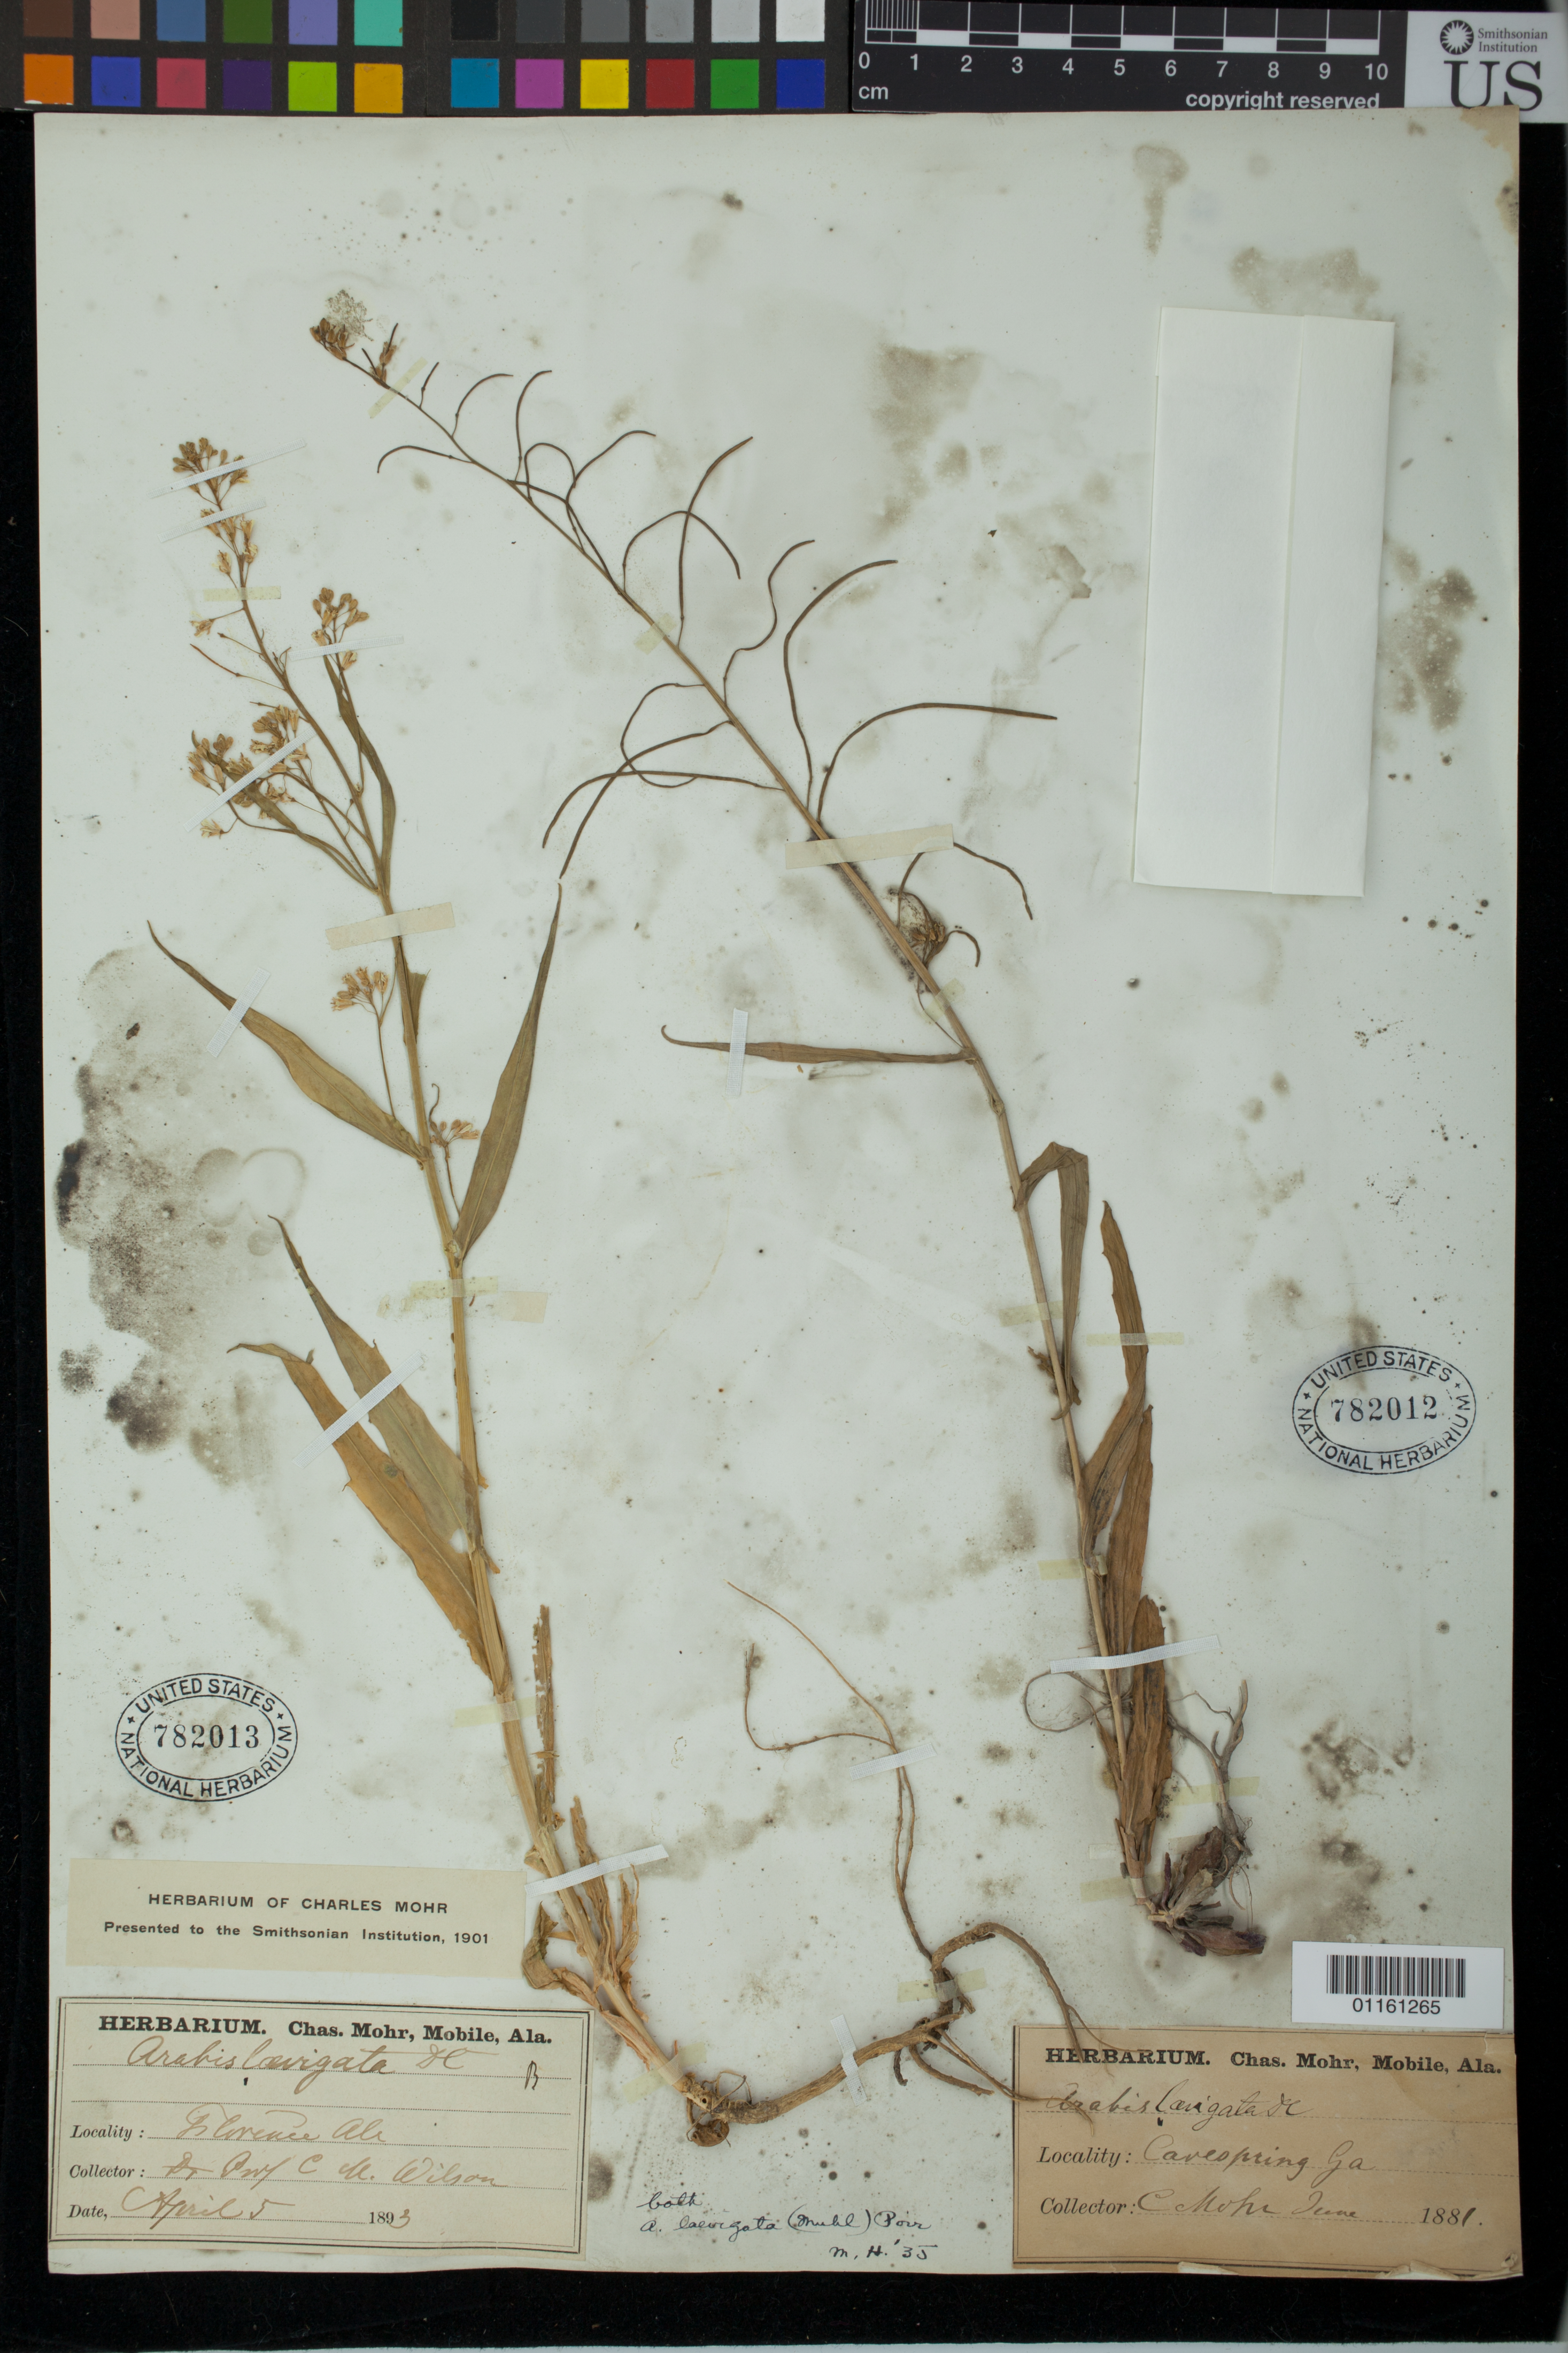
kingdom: Plantae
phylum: Tracheophyta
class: Magnoliopsida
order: Brassicales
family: Brassicaceae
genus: Arabis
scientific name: Arabis laevigata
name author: (Muhl. ex Willd.) Poir.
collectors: C. T. Mohr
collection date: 1881-06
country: United States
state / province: Georgia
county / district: Floyd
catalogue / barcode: US 782012